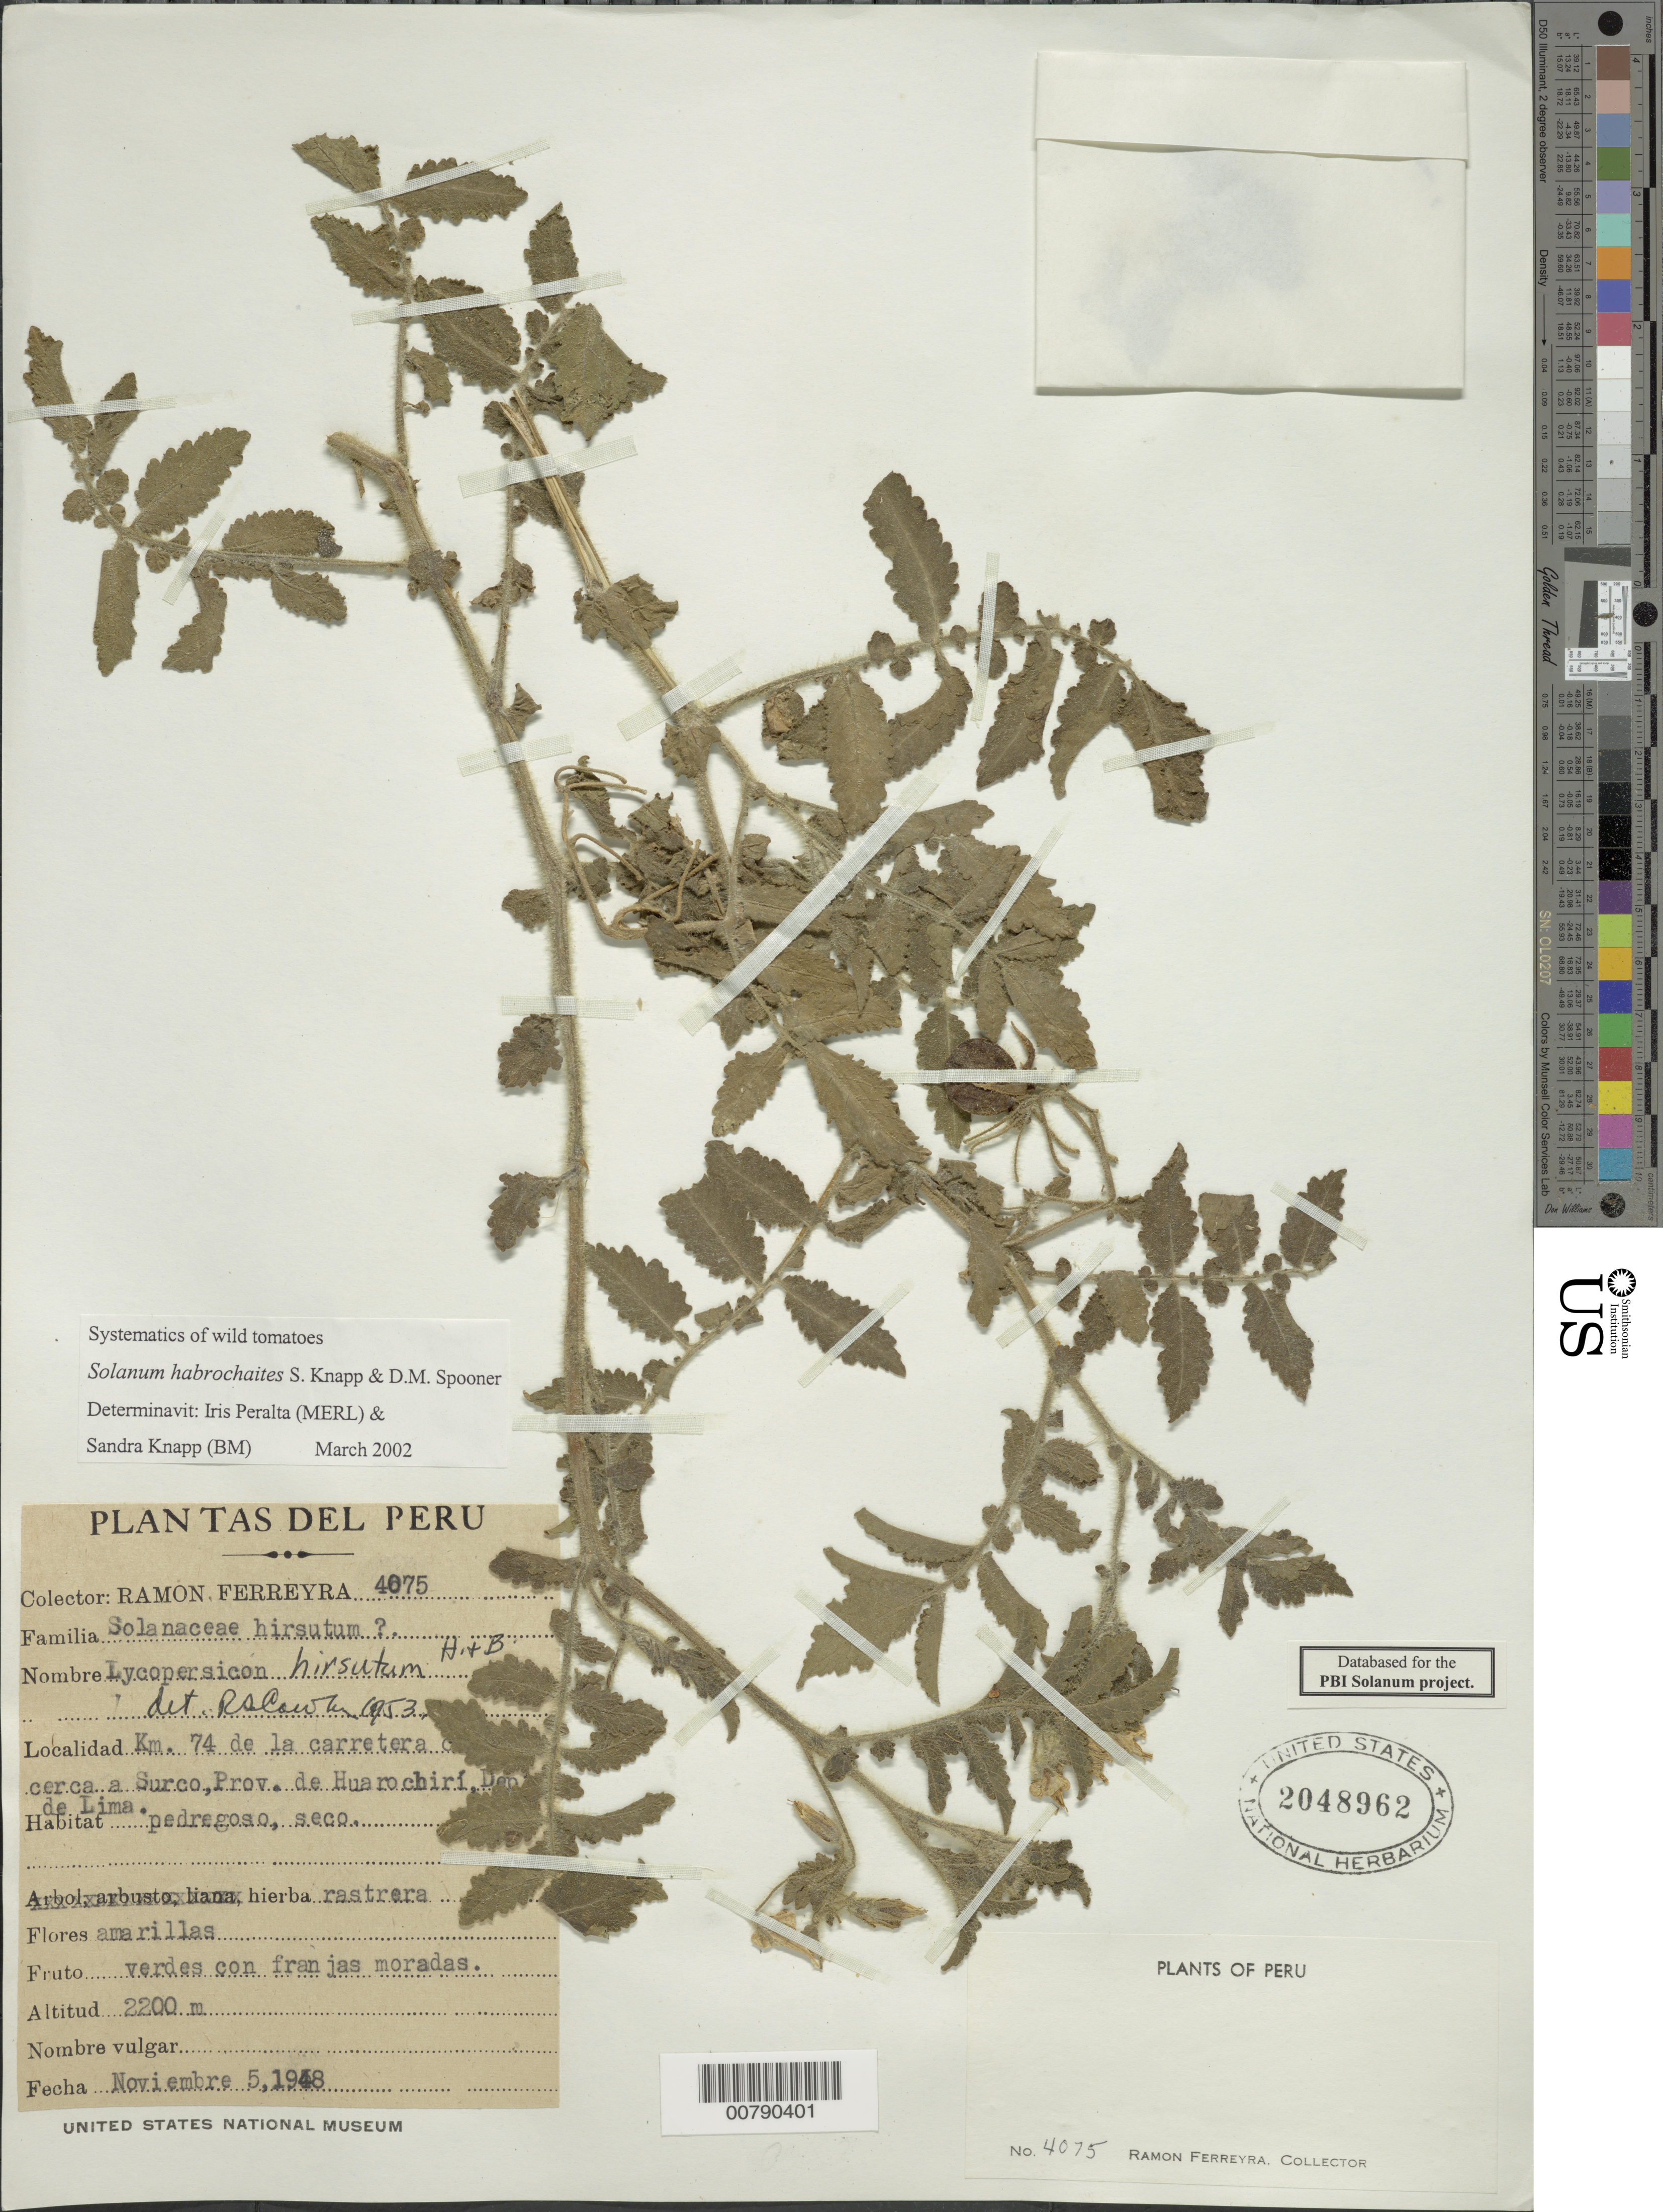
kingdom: Plantae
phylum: Tracheophyta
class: Magnoliopsida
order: Solanales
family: Solanaceae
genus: Solanum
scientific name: Solanum habrochaites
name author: S. Knapp & D.M. Spooner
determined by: Peralta, Iris E.; Knapp, S. D.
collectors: R. A. Ferreyra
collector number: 4075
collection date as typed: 5 Nov 1948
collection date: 1948-11-05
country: Peru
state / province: Lima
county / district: Huarochirí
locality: km 74 de la carretera centrl, cerca a Surco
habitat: pedregoso, seco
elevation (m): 2200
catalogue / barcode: US 2048962